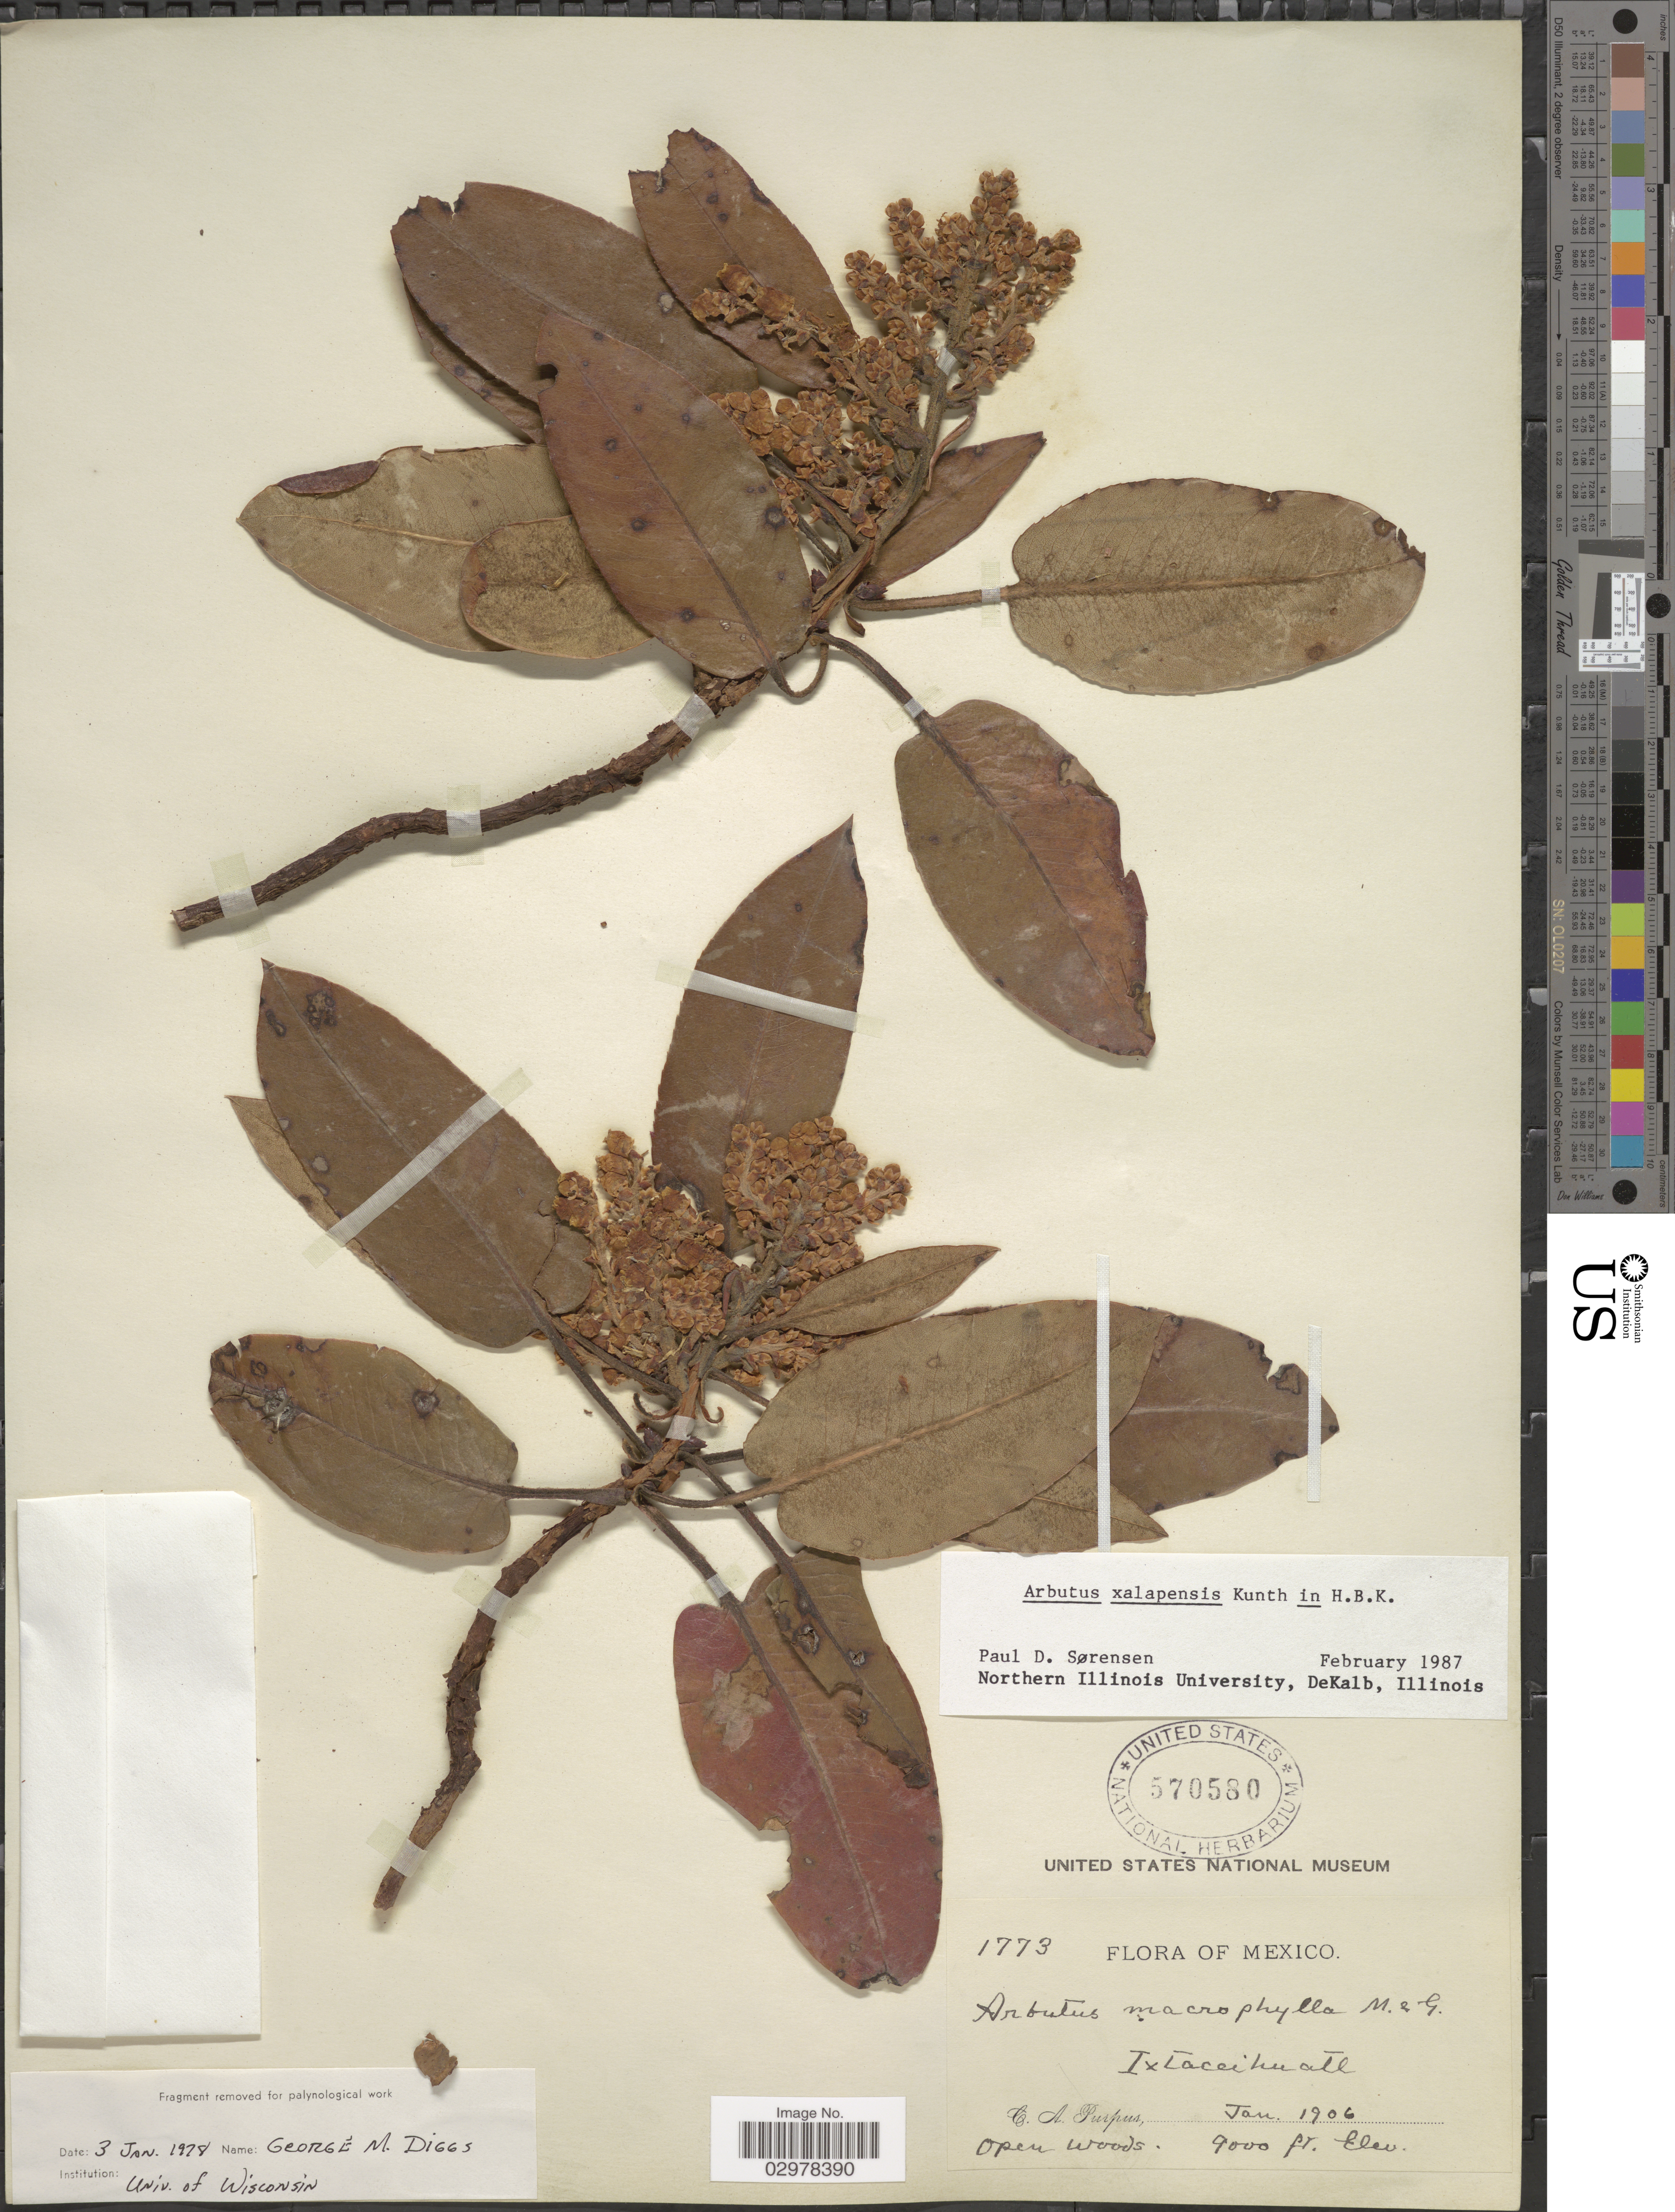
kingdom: Plantae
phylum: Tracheophyta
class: Magnoliopsida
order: Ericales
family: Ericaceae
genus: Arbutus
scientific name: Arbutus xalapensis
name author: Kunth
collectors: C. A. Purpus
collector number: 1773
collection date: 1906-01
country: Mexico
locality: Ixtaccihuatl.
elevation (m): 2743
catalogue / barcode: US 570580